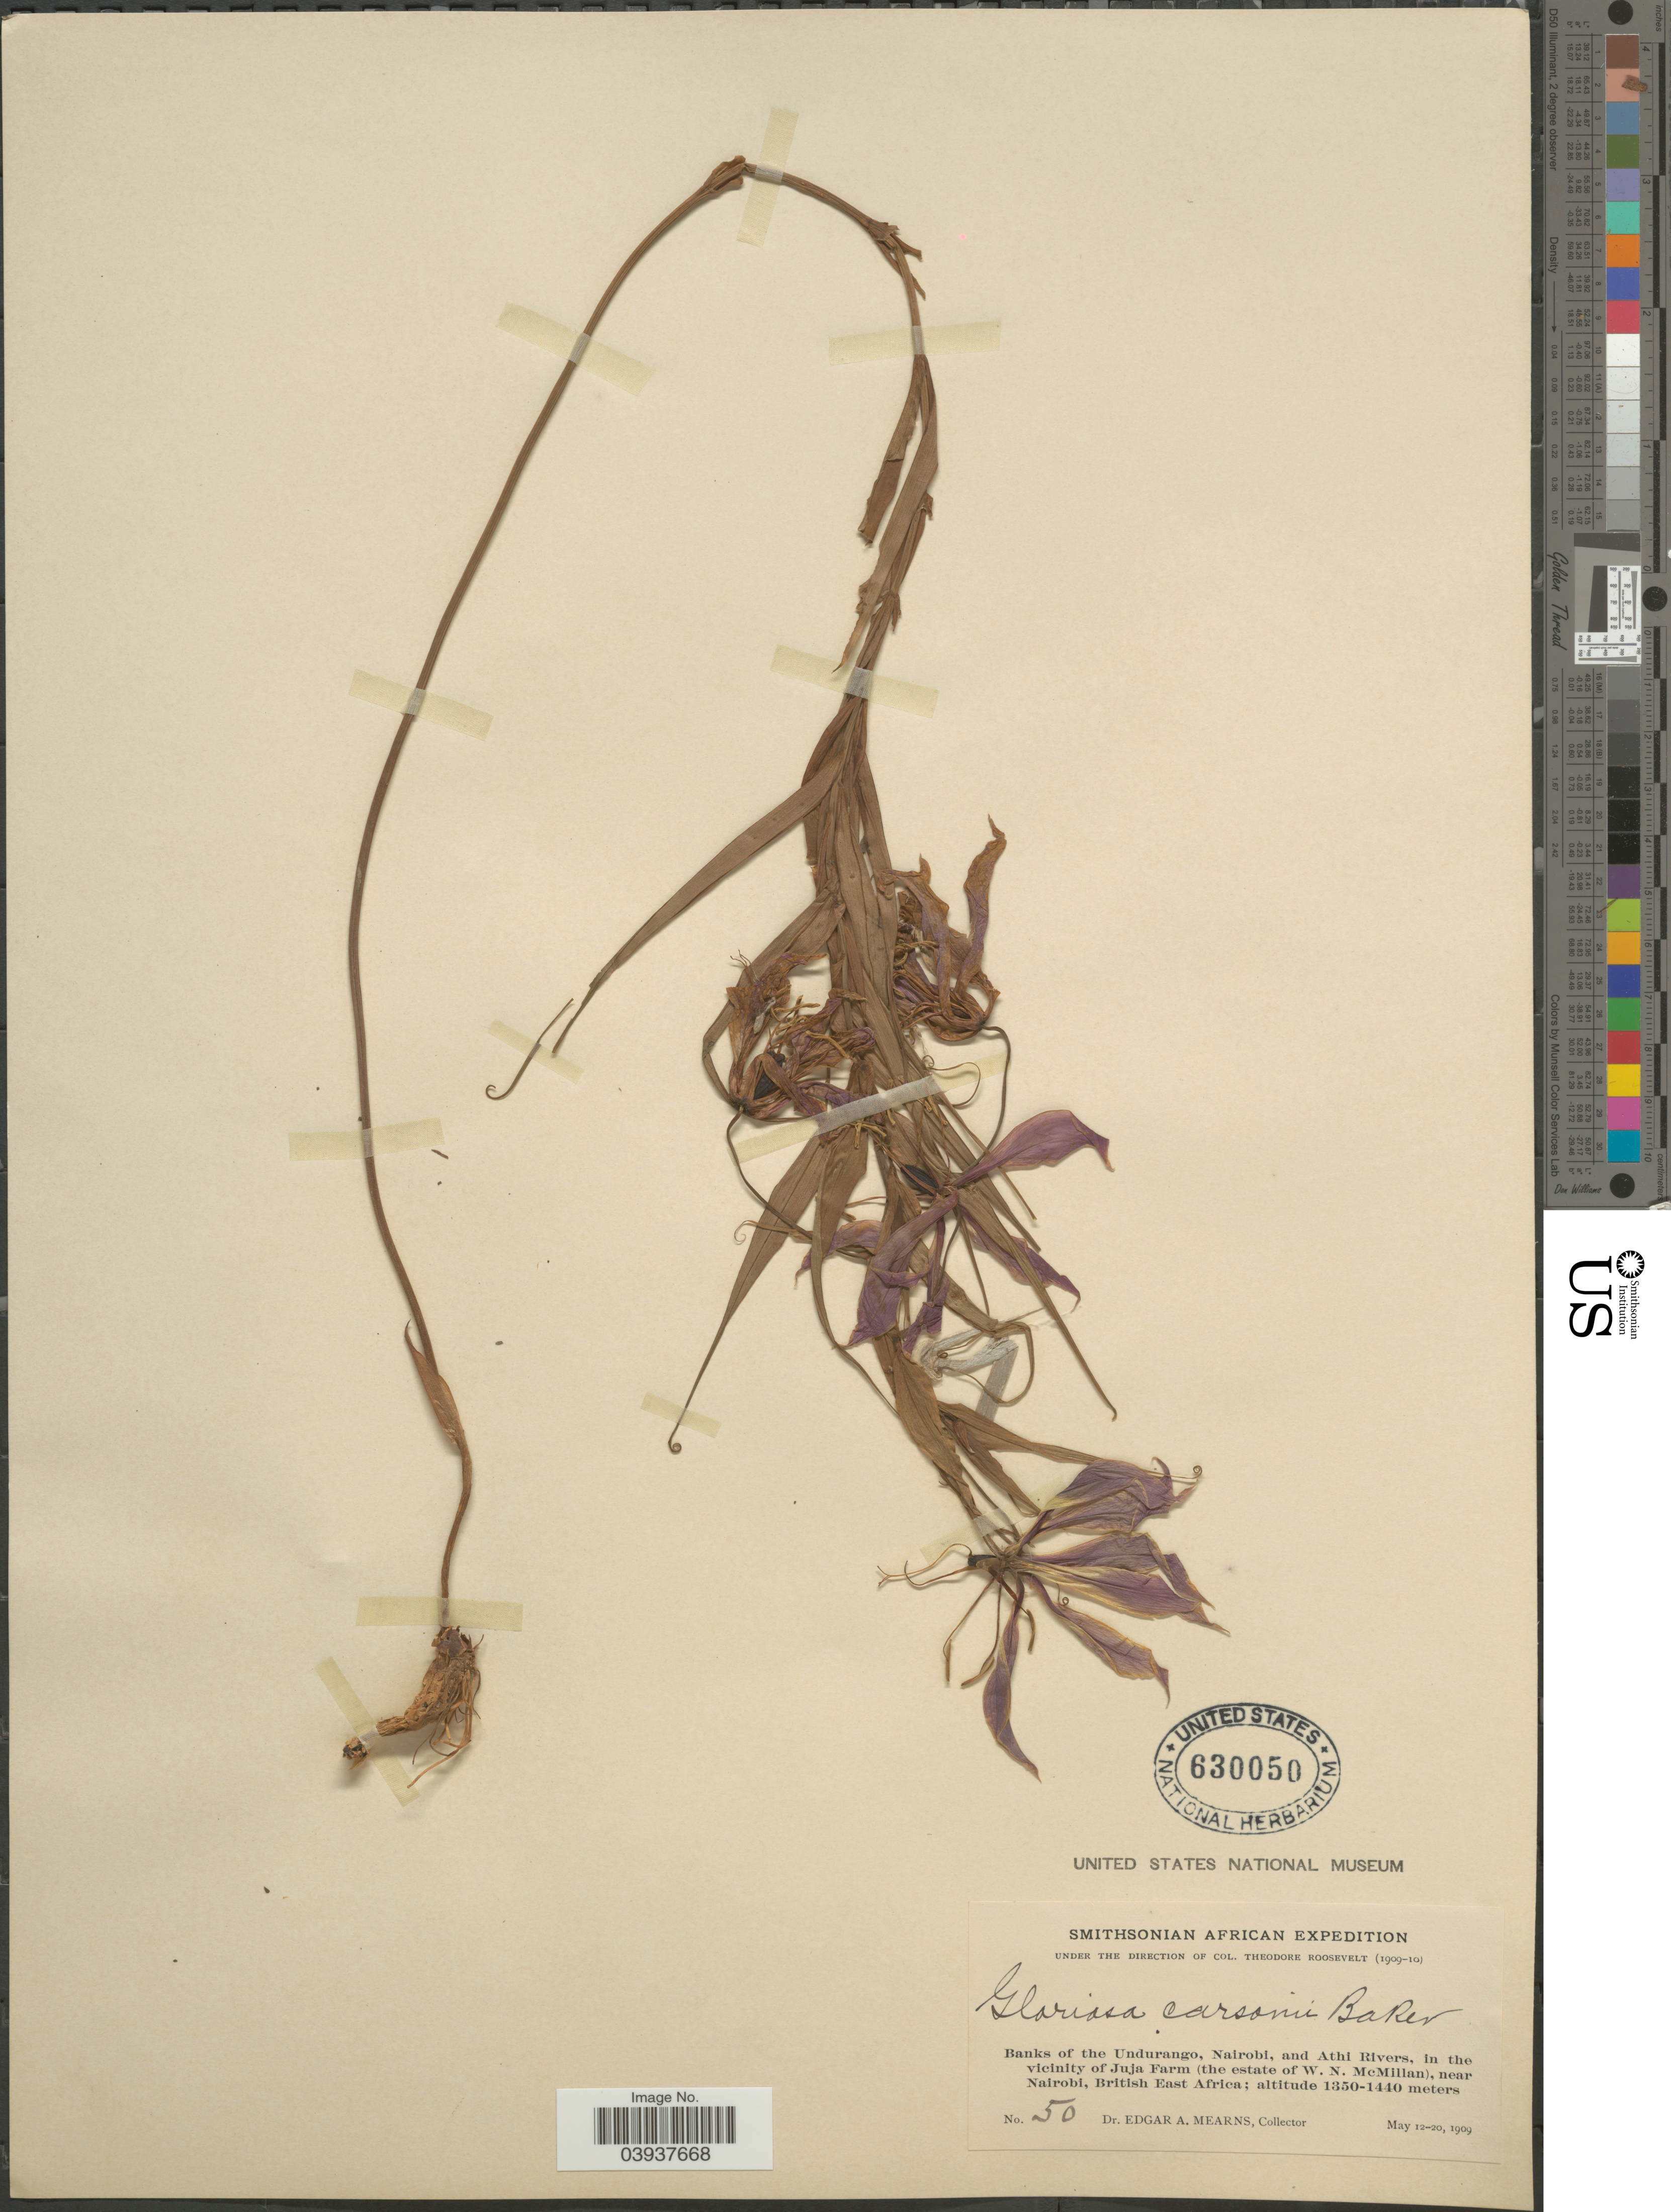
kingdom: Plantae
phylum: Tracheophyta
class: Liliopsida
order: Liliales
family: Colchicaceae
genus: Gloriosa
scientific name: Gloriosa carsonii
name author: Baker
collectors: E. A. Mearns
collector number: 50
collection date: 1909-05-12/1909-05-20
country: Kenya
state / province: Nairobi Area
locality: Banks of the Undurango, Nairobi, and Athi Rivers, in the vicinity of Juja Farm (the estate of W. N. McMillan), near Nairobi, British East Africa.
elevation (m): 1350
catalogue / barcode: US 630050